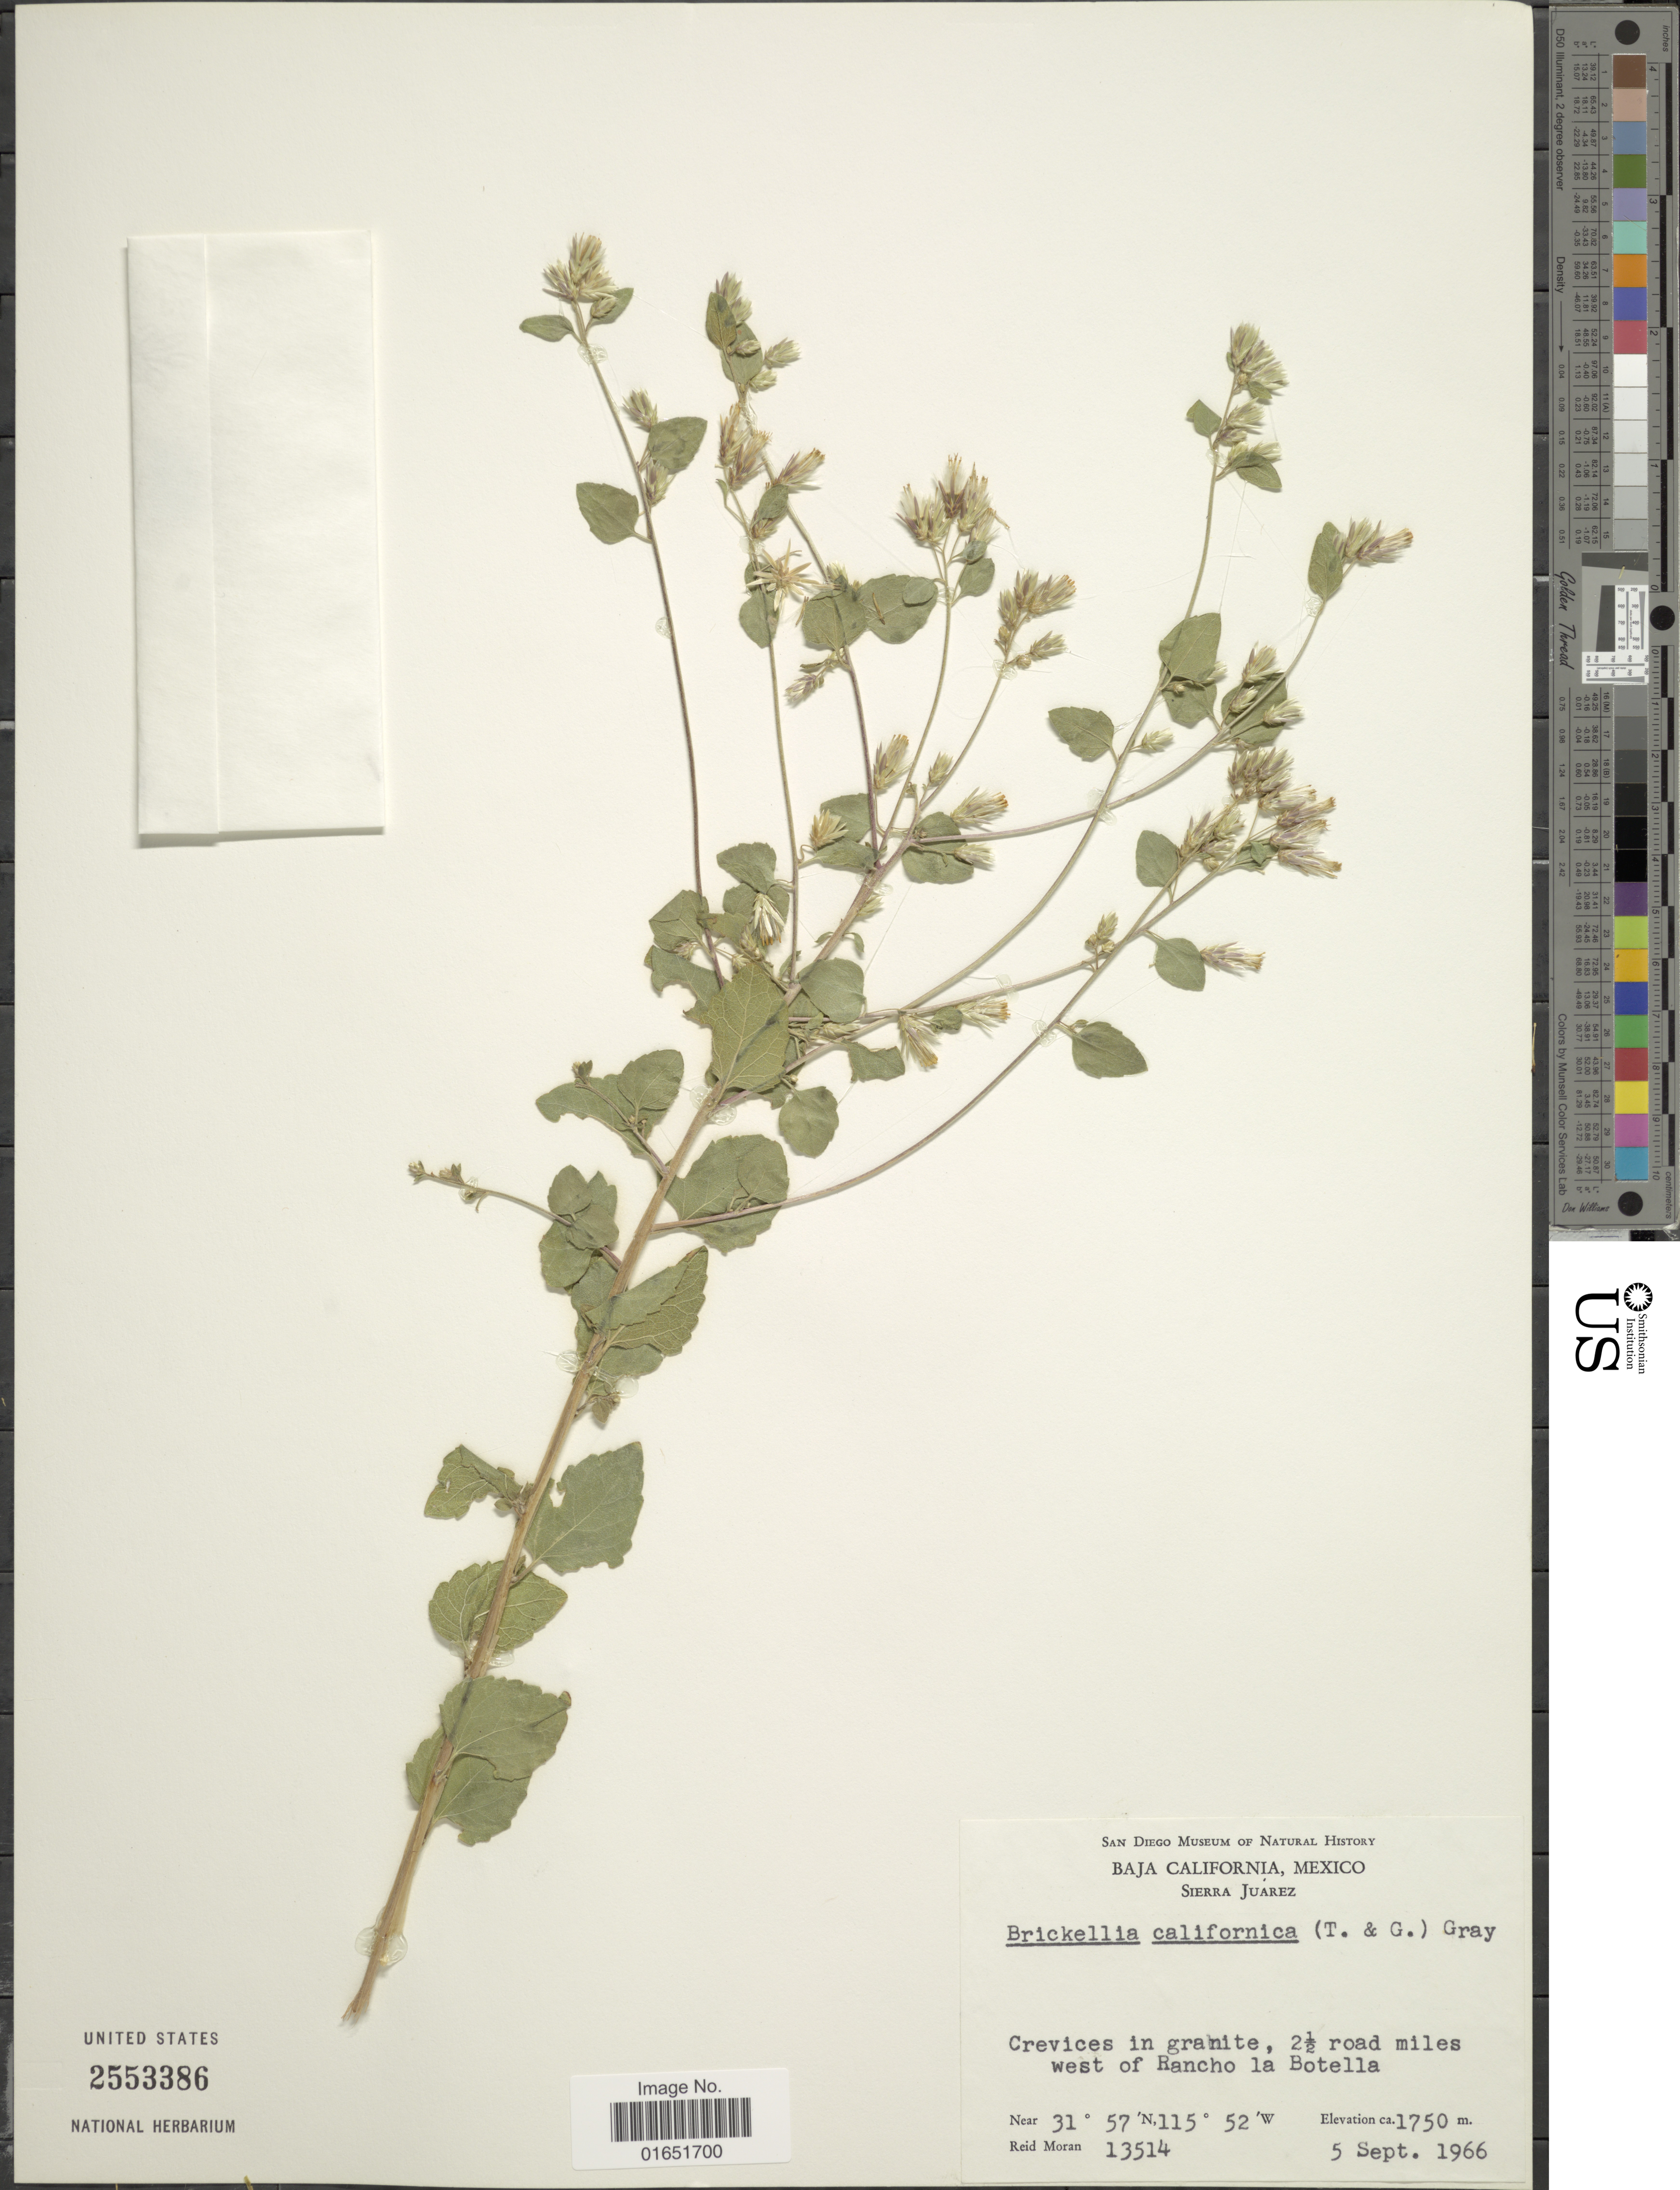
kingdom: Plantae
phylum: Tracheophyta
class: Magnoliopsida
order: Asterales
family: Asteraceae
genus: Brickellia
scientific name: Brickellia californica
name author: (Torr. & A. Gray) A. Gray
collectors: R. V. Moran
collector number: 13514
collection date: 1966-09-05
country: Mexico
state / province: Baja California Norte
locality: Sierra Juarez, Crevices in granite, 2½ road miles west of Rancho la Botella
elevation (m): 1750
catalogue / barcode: US 2553386